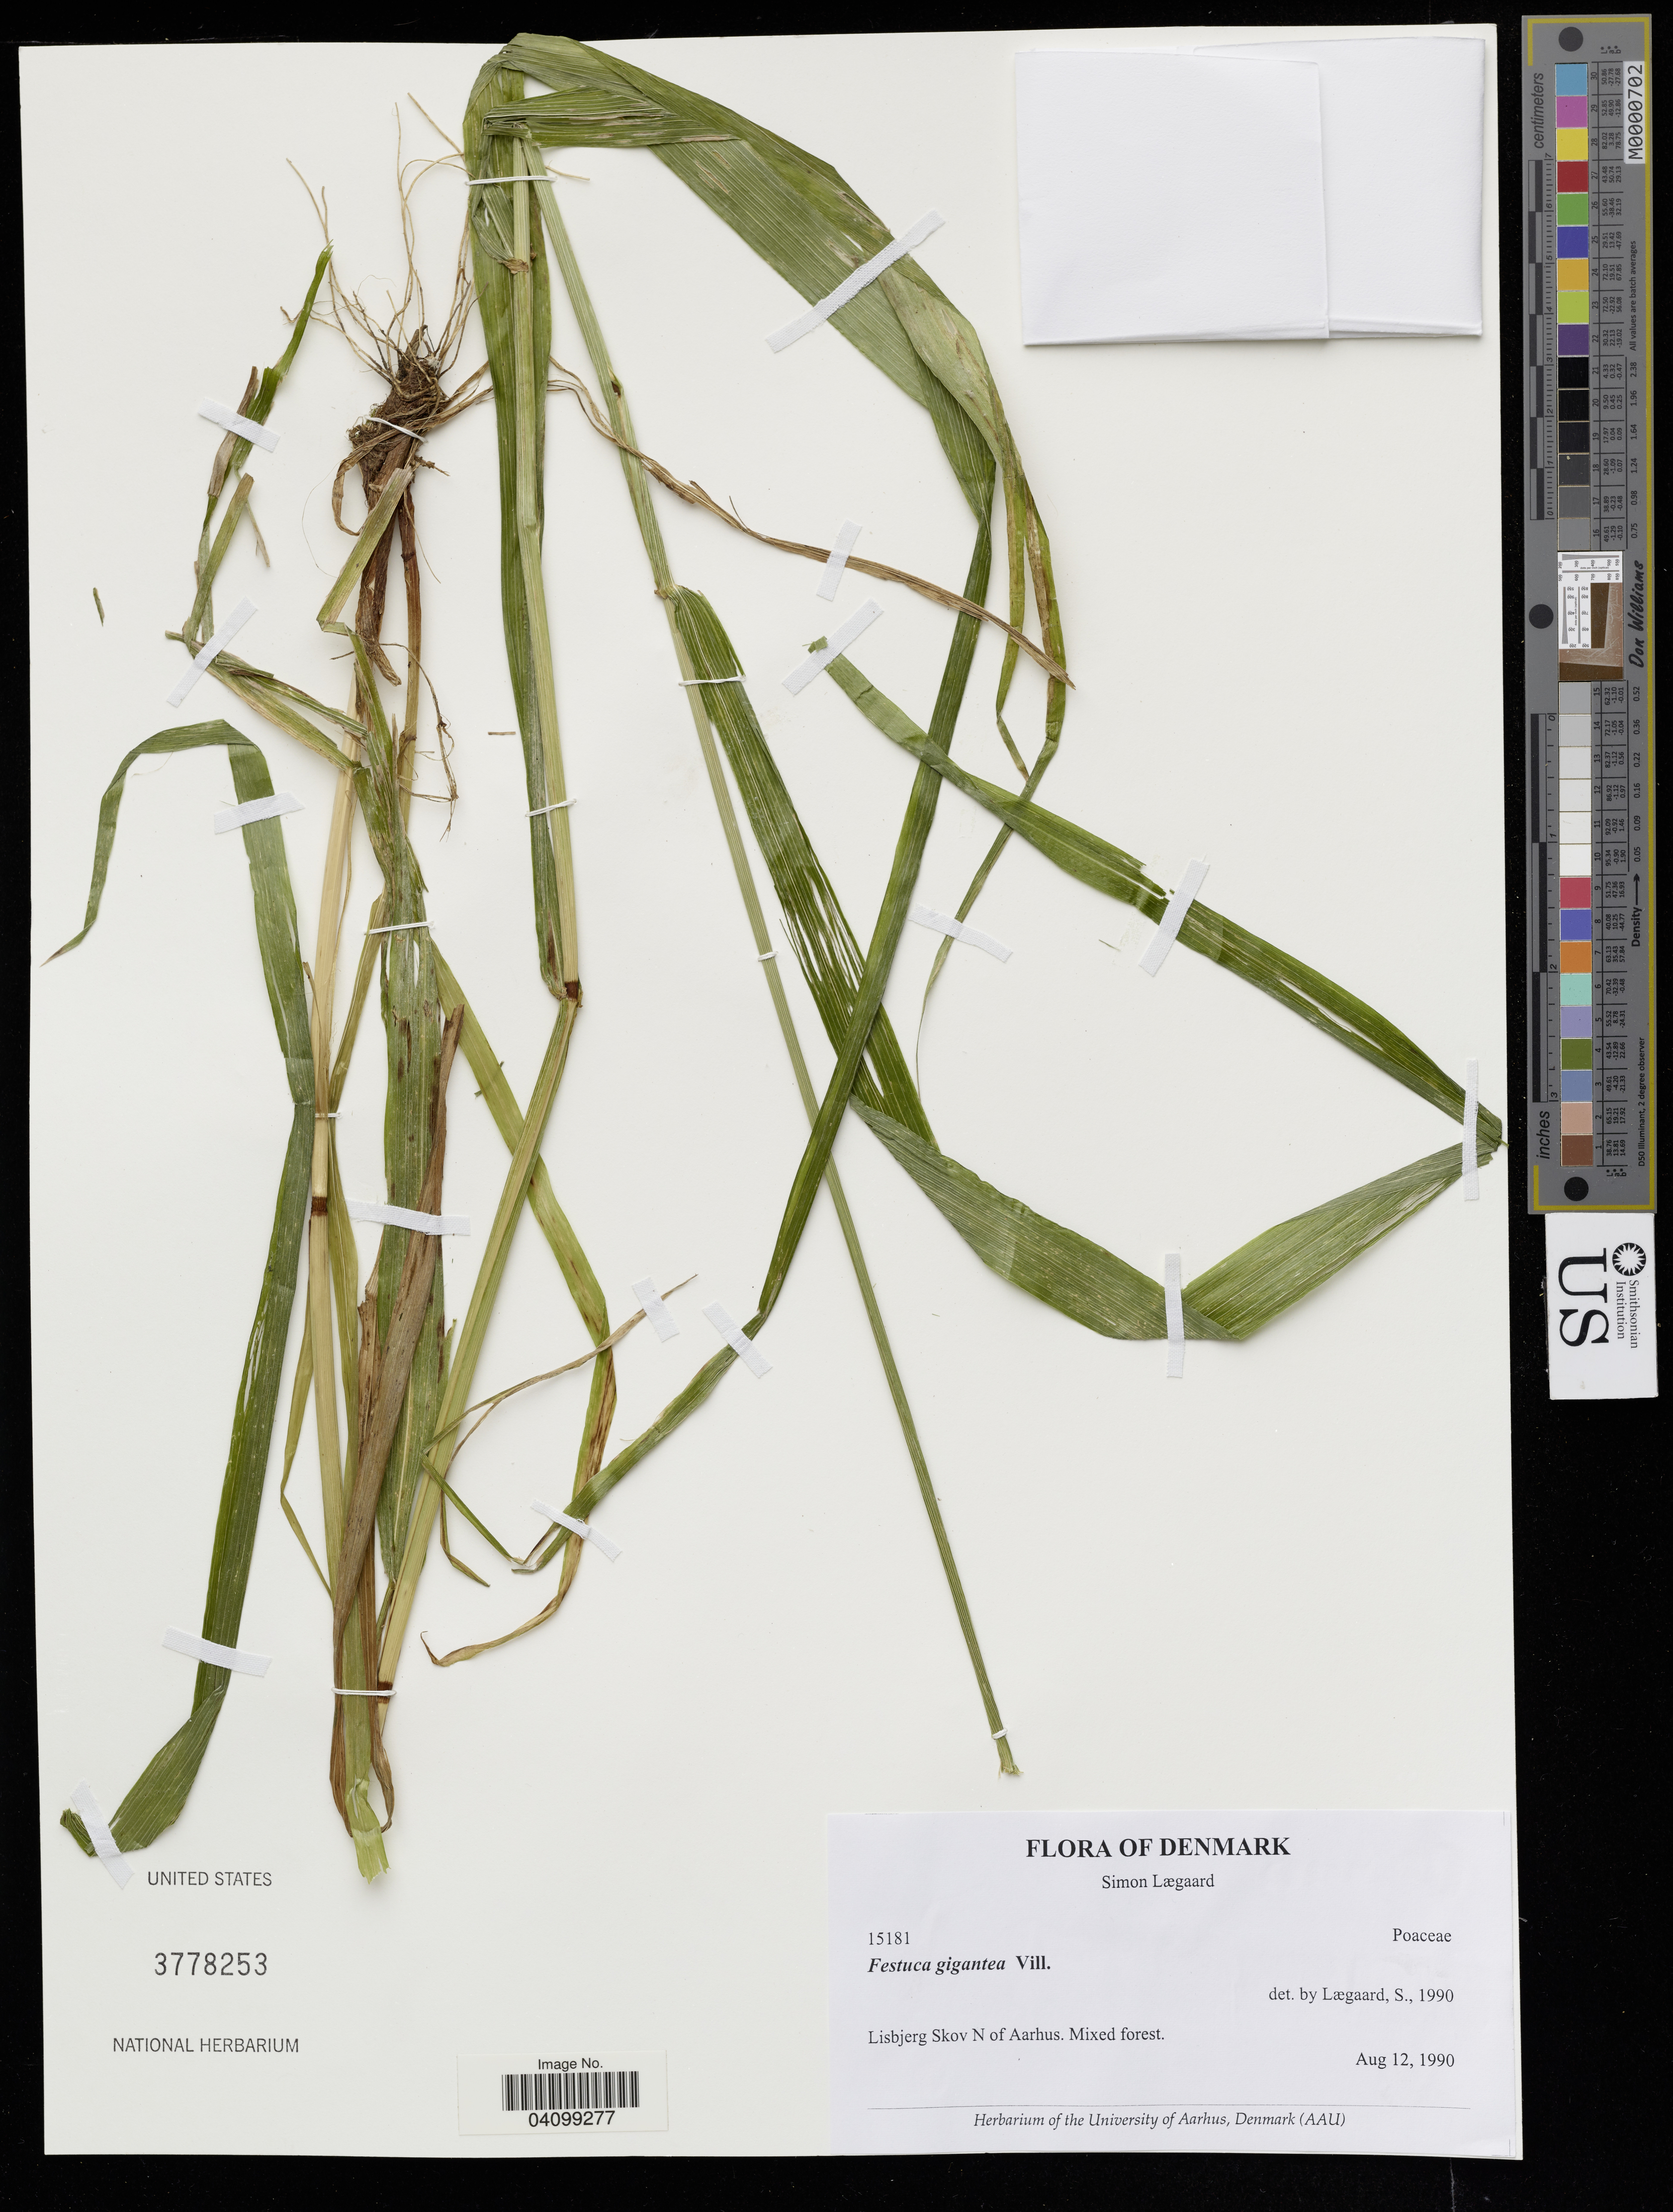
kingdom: Plantae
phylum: Tracheophyta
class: Liliopsida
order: Poales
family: Poaceae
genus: Festuca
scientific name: Festuca gigantea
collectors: S. Lægaard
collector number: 15181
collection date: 1990-08-12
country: Denmark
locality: Lisbjerg Skov N of Aarhus, Mixed forest.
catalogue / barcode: US 3778253